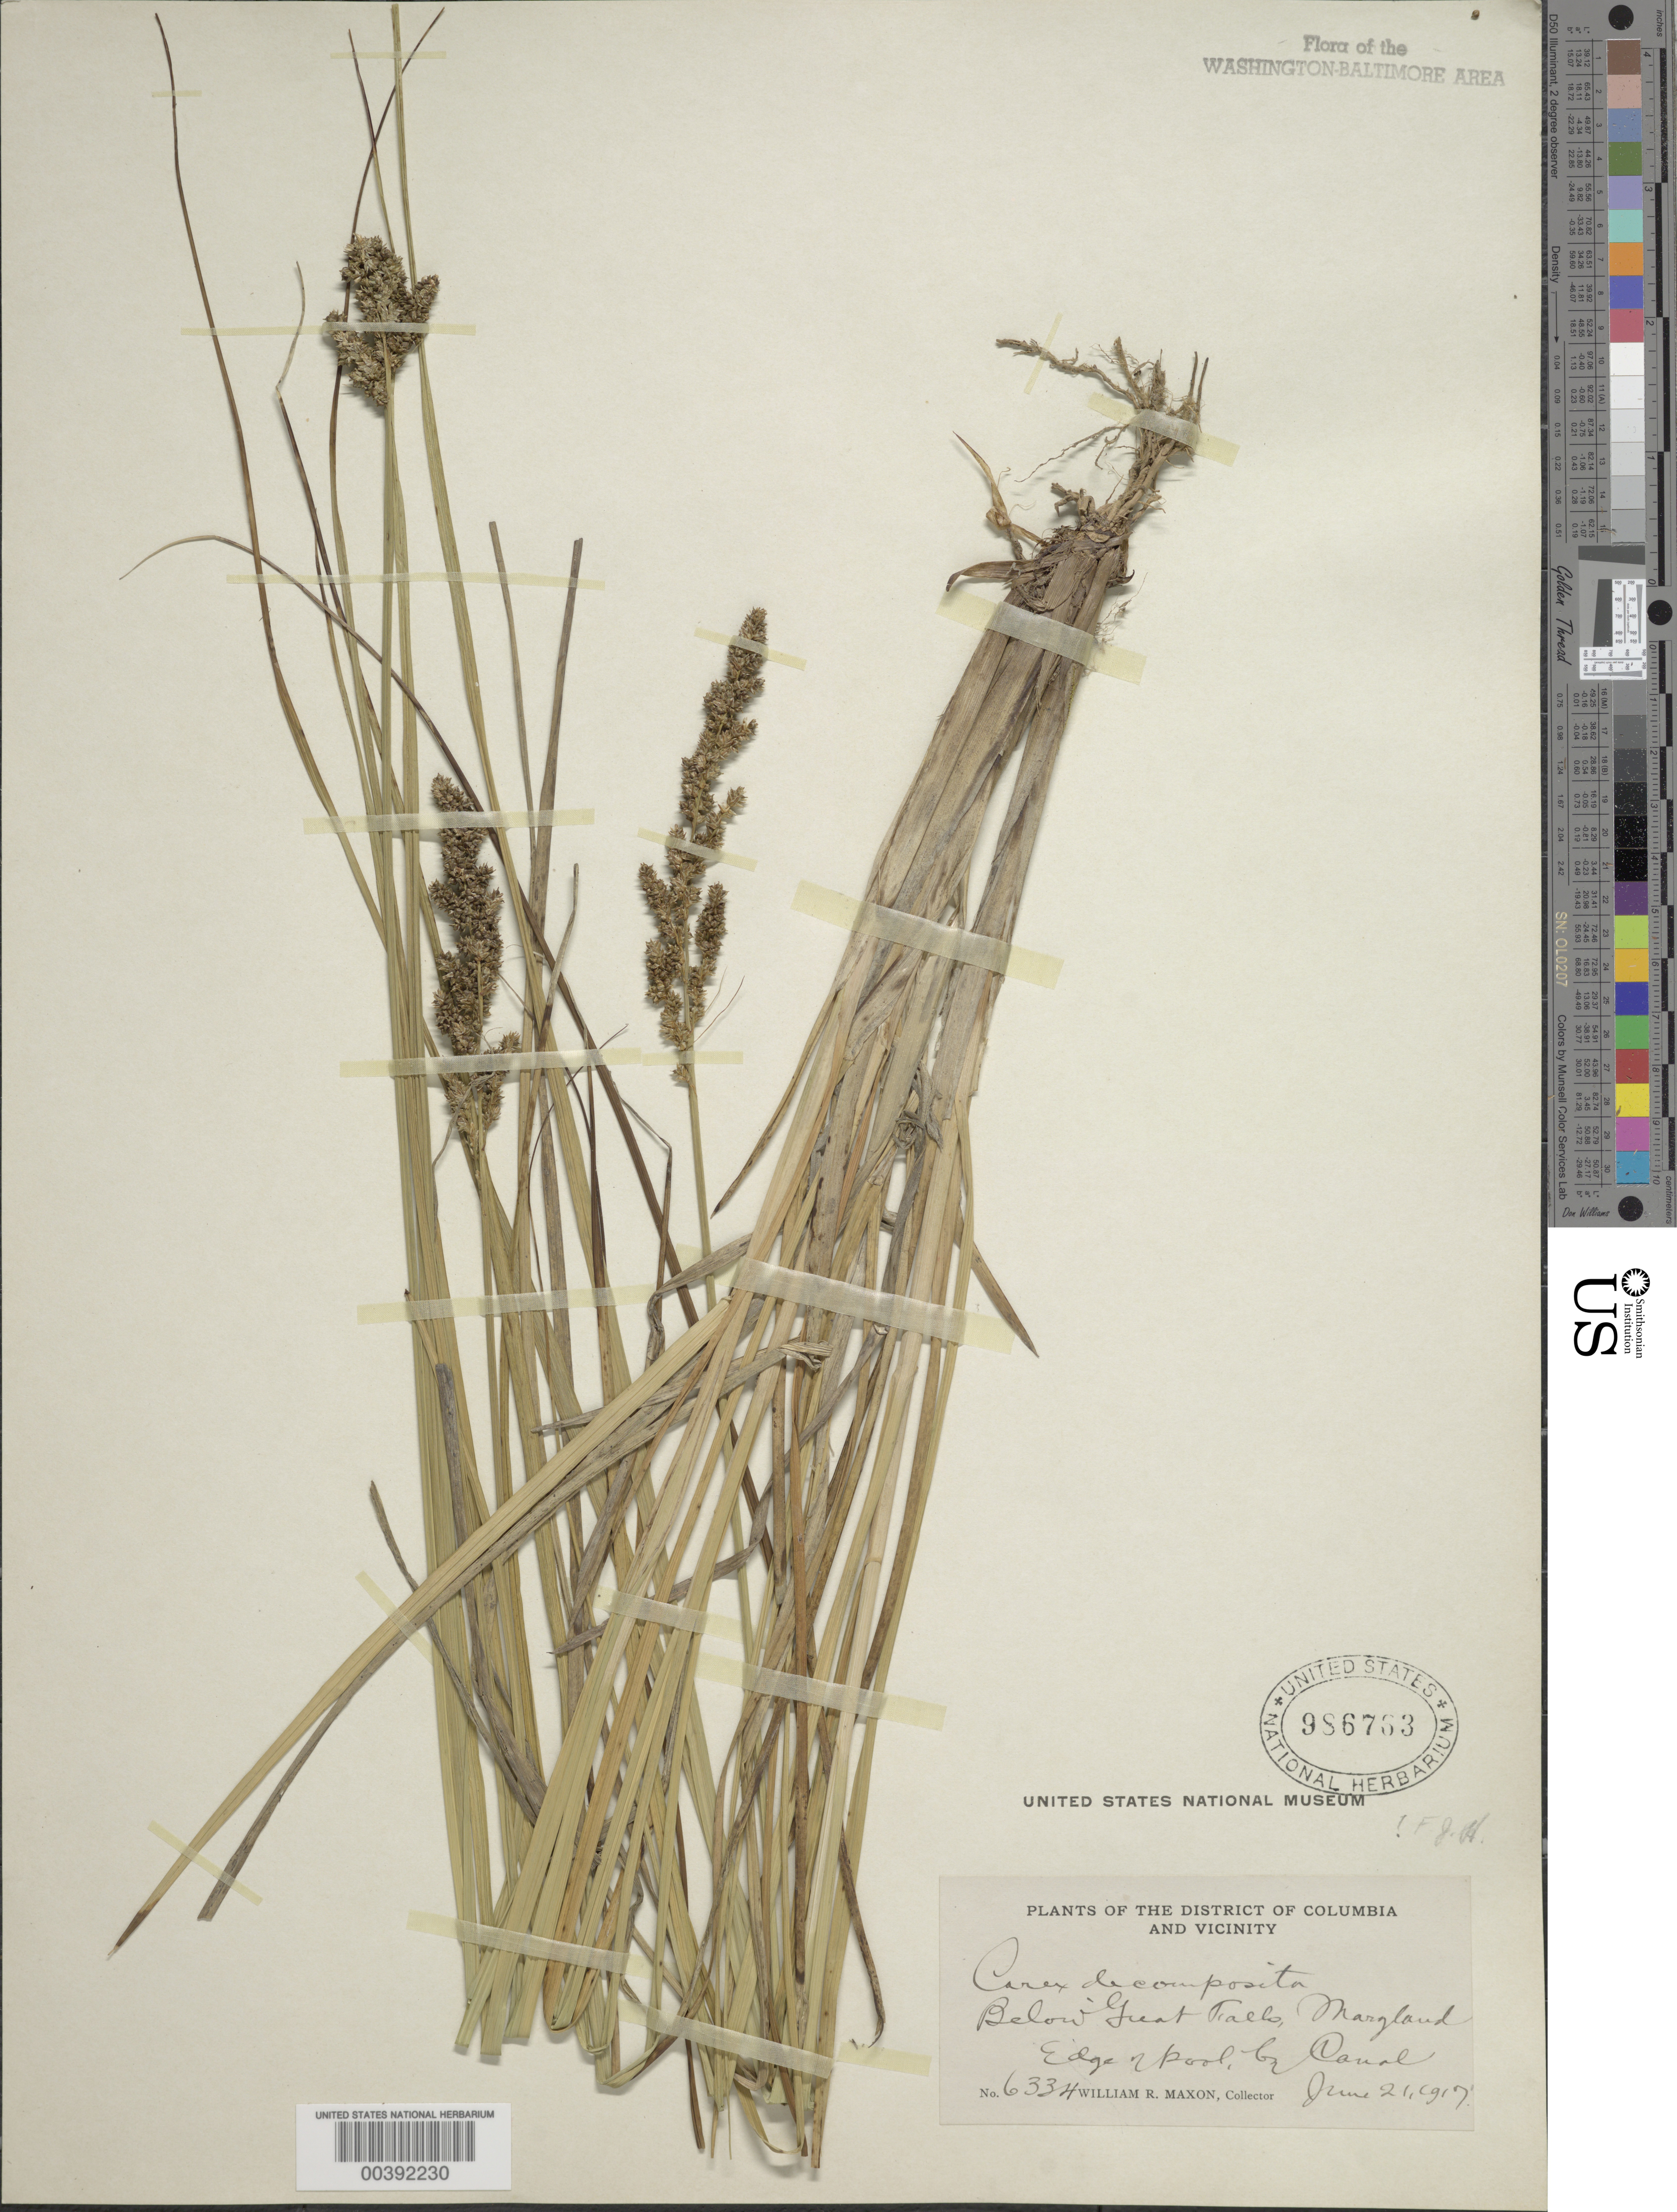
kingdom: Plantae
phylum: Tracheophyta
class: Liliopsida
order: Poales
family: Cyperaceae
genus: Carex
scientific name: Carex decomposita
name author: Muhl.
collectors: W. R. Maxon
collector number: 6334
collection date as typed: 21 Jun 1917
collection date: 1917-06-21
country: United States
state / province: Maryland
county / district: Montgomery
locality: Below Great Falls, by C. & O. Canal C. & O. Canal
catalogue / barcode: US 986763